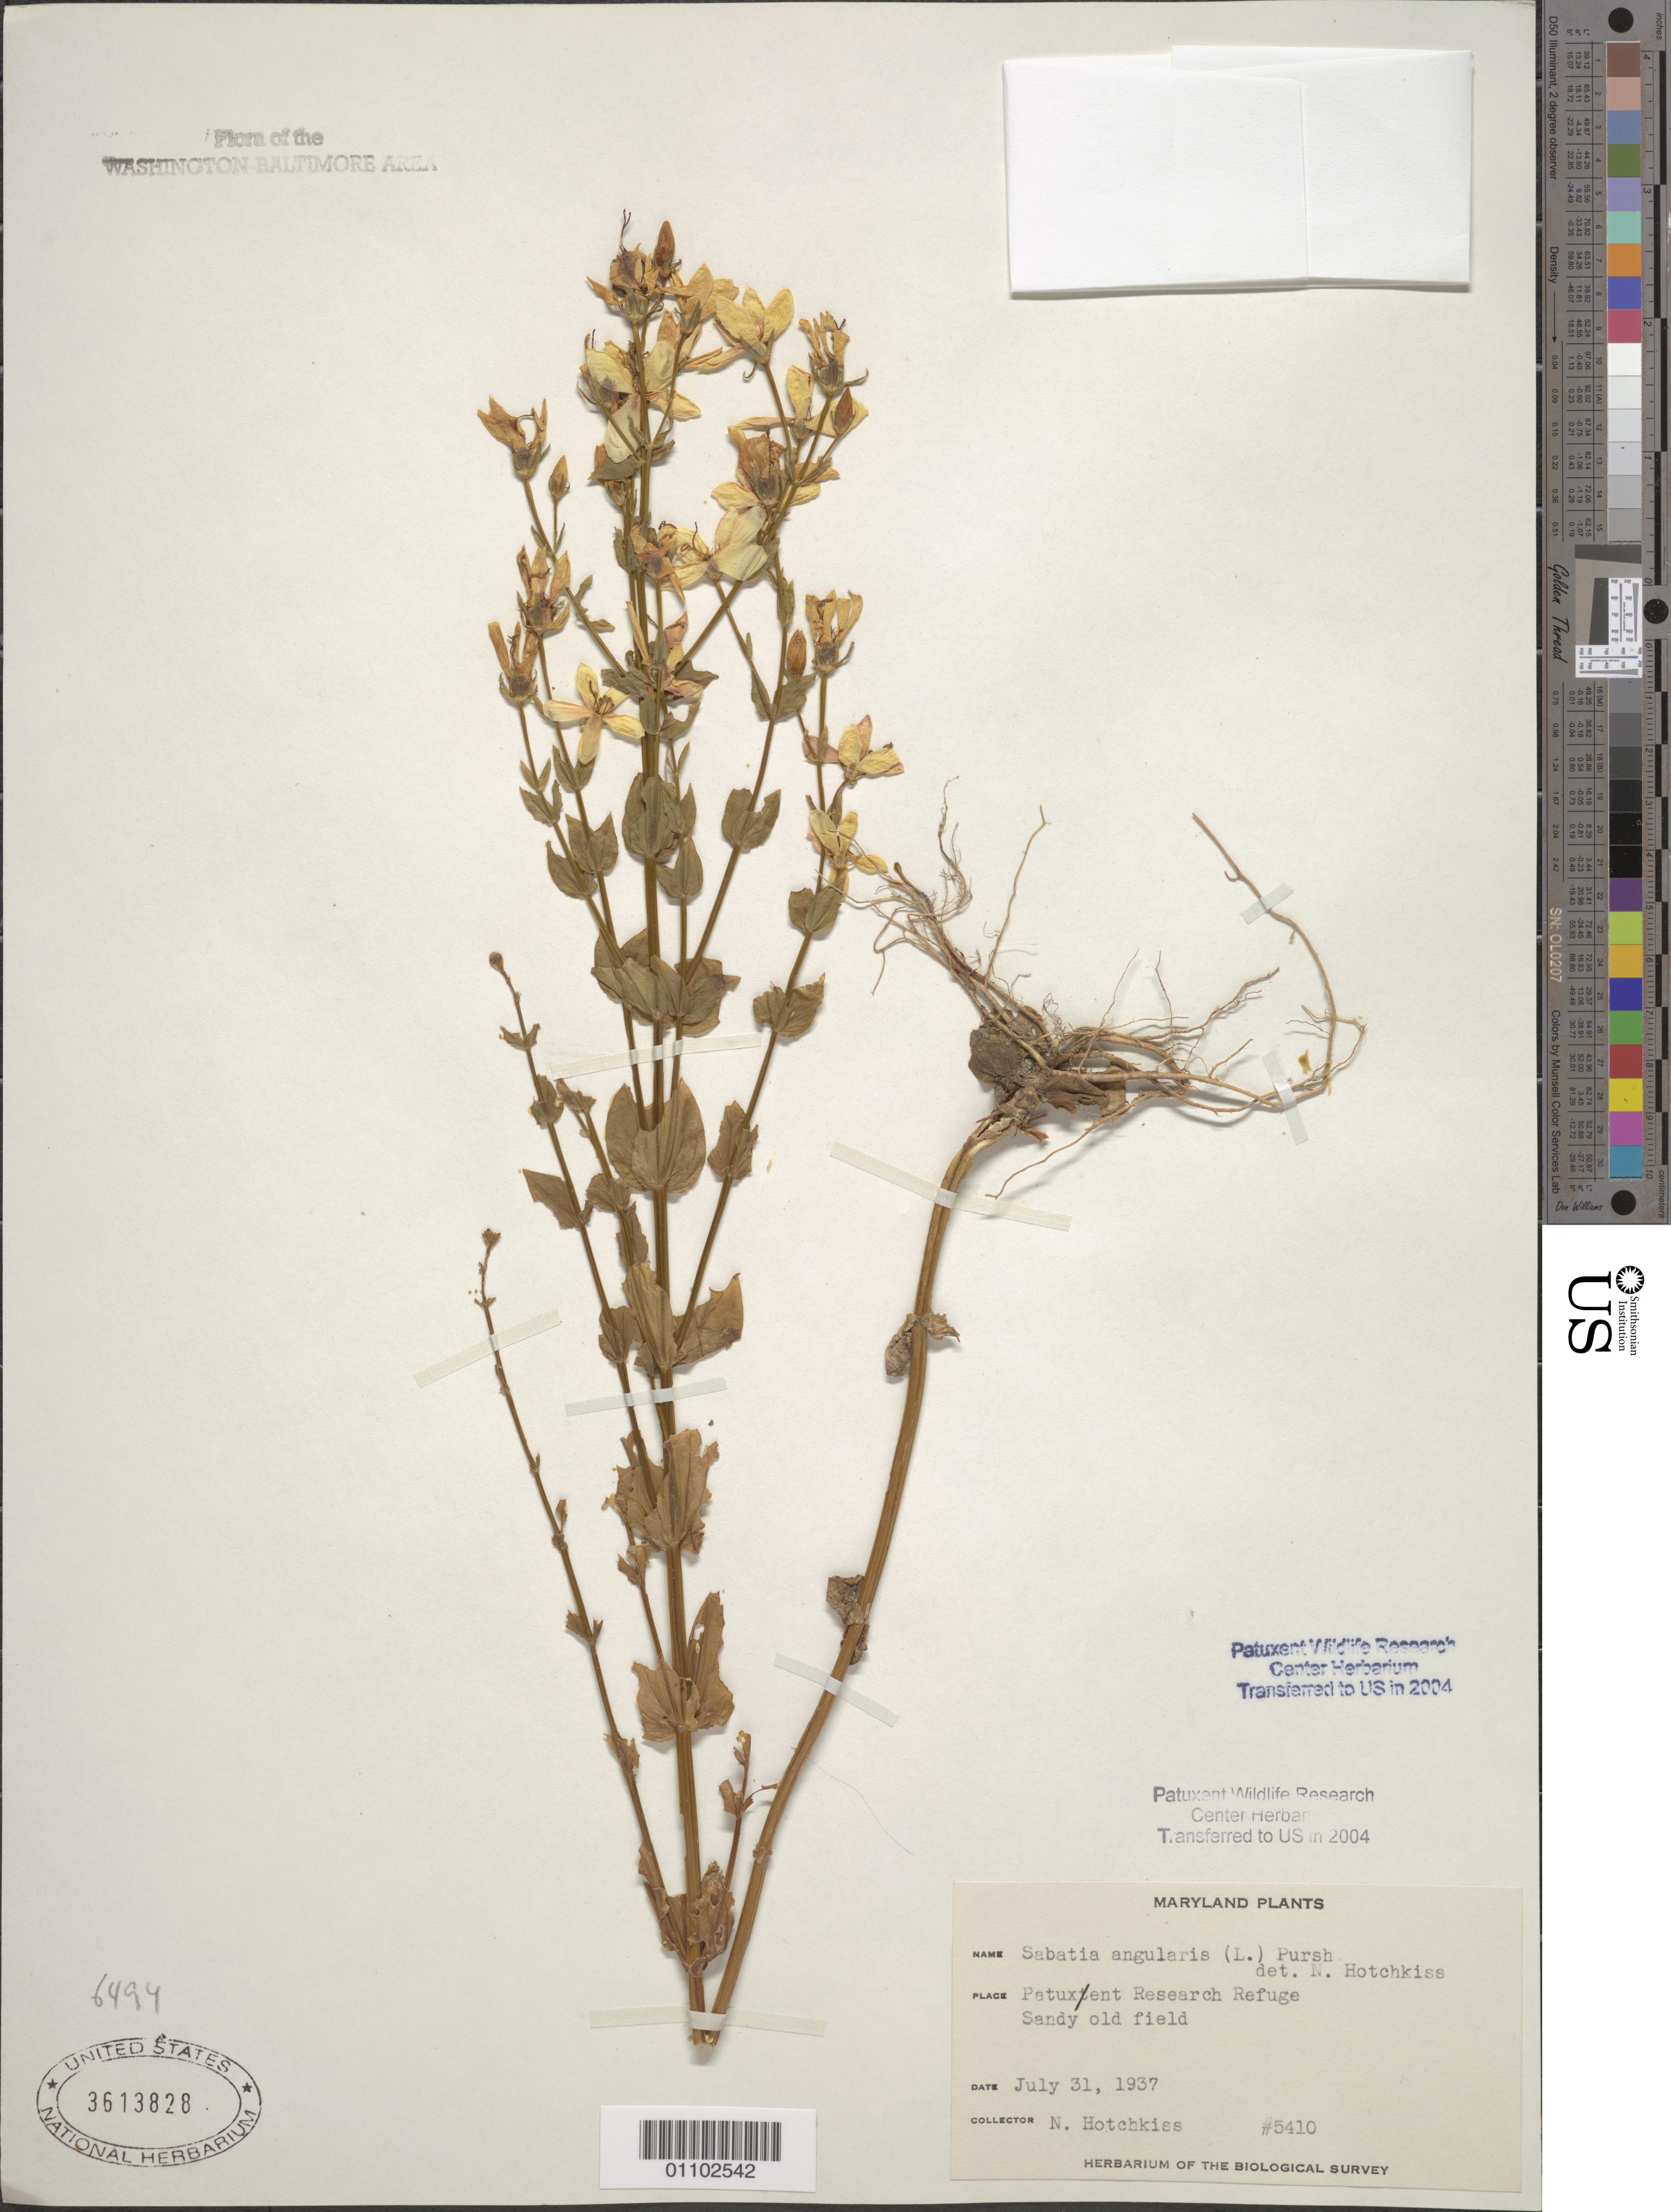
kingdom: Plantae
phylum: Tracheophyta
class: Magnoliopsida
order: Gentianales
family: Gentianaceae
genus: Sabatia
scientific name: Sabatia angularis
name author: (L.) Pursh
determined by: Hotchkiss, N.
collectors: N. Hotchkiss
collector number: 5410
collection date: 1937-07-31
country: United States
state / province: Maryland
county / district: Prince George's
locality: Patuxent Research Refuge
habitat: Sandy old field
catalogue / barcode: US 3613828